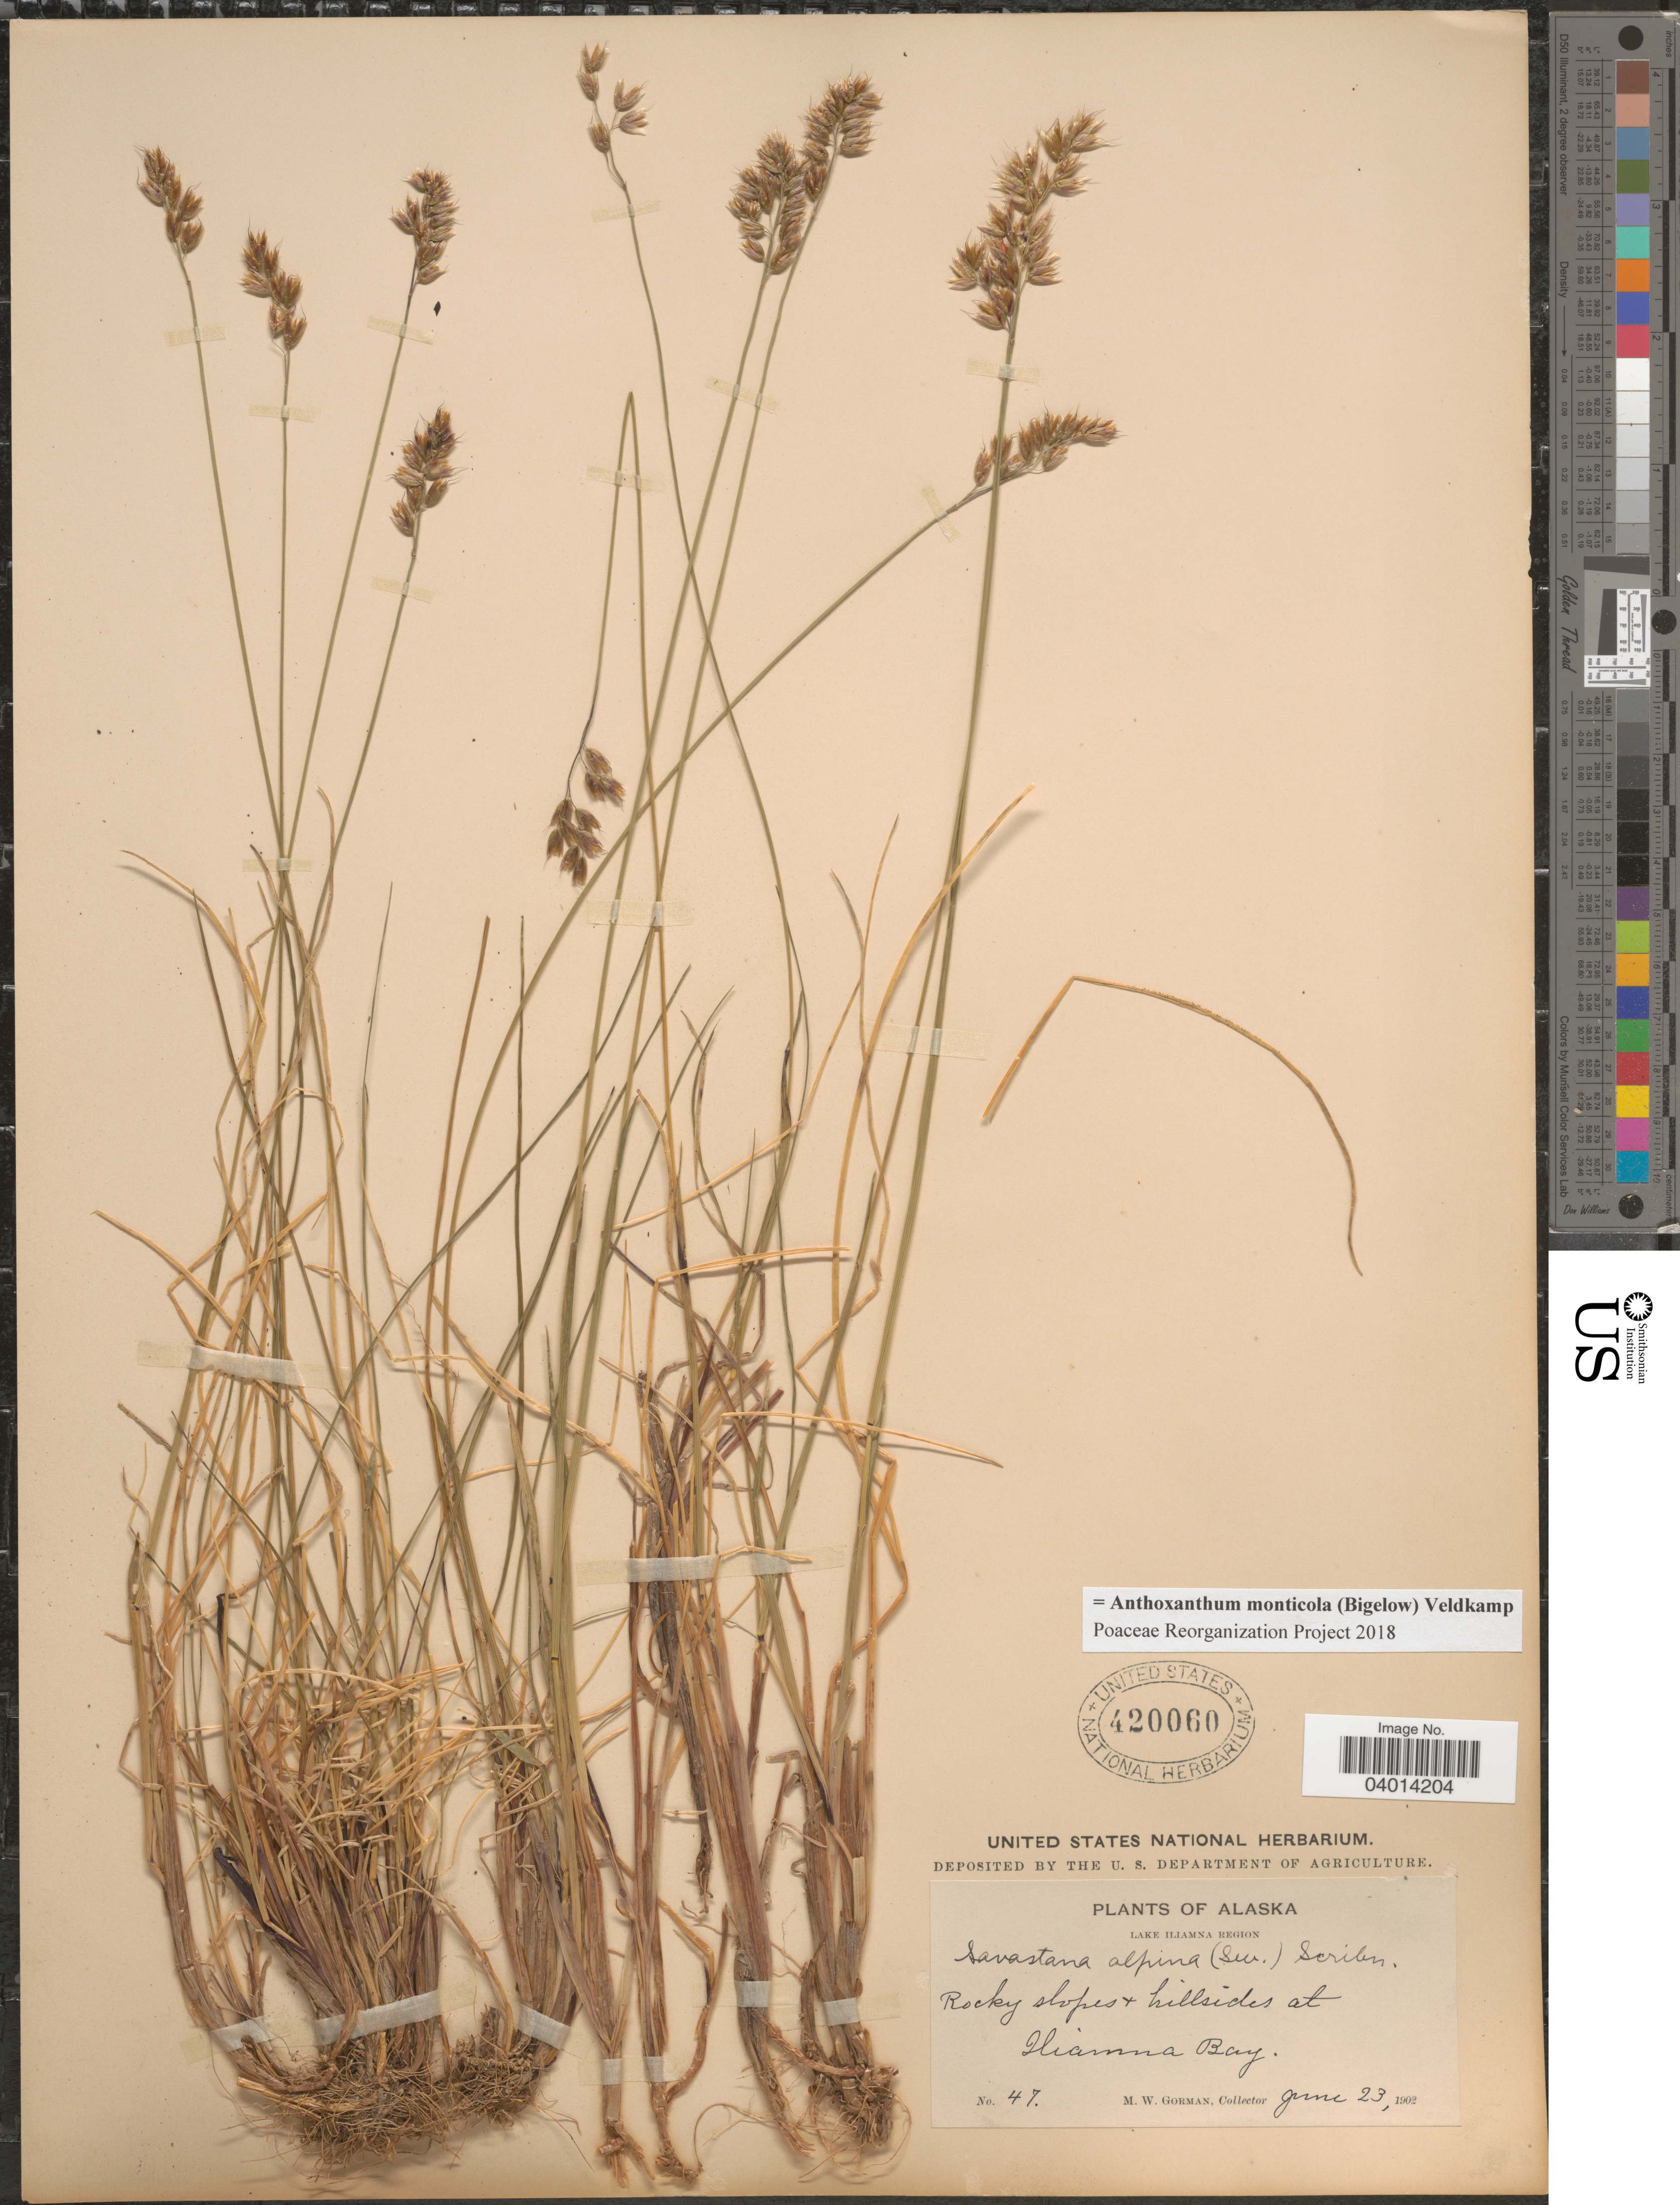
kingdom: Plantae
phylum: Tracheophyta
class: Liliopsida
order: Poales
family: Poaceae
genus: Anthoxanthum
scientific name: Anthoxanthum monticola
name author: (Bigelow) Veldkamp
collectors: M. W. Gorman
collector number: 47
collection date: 1902-06-23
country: United States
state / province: Alaska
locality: Lake Iliamna Region. Rocky slopes + hillsides at Iliamna Bay.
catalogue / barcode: US 420060